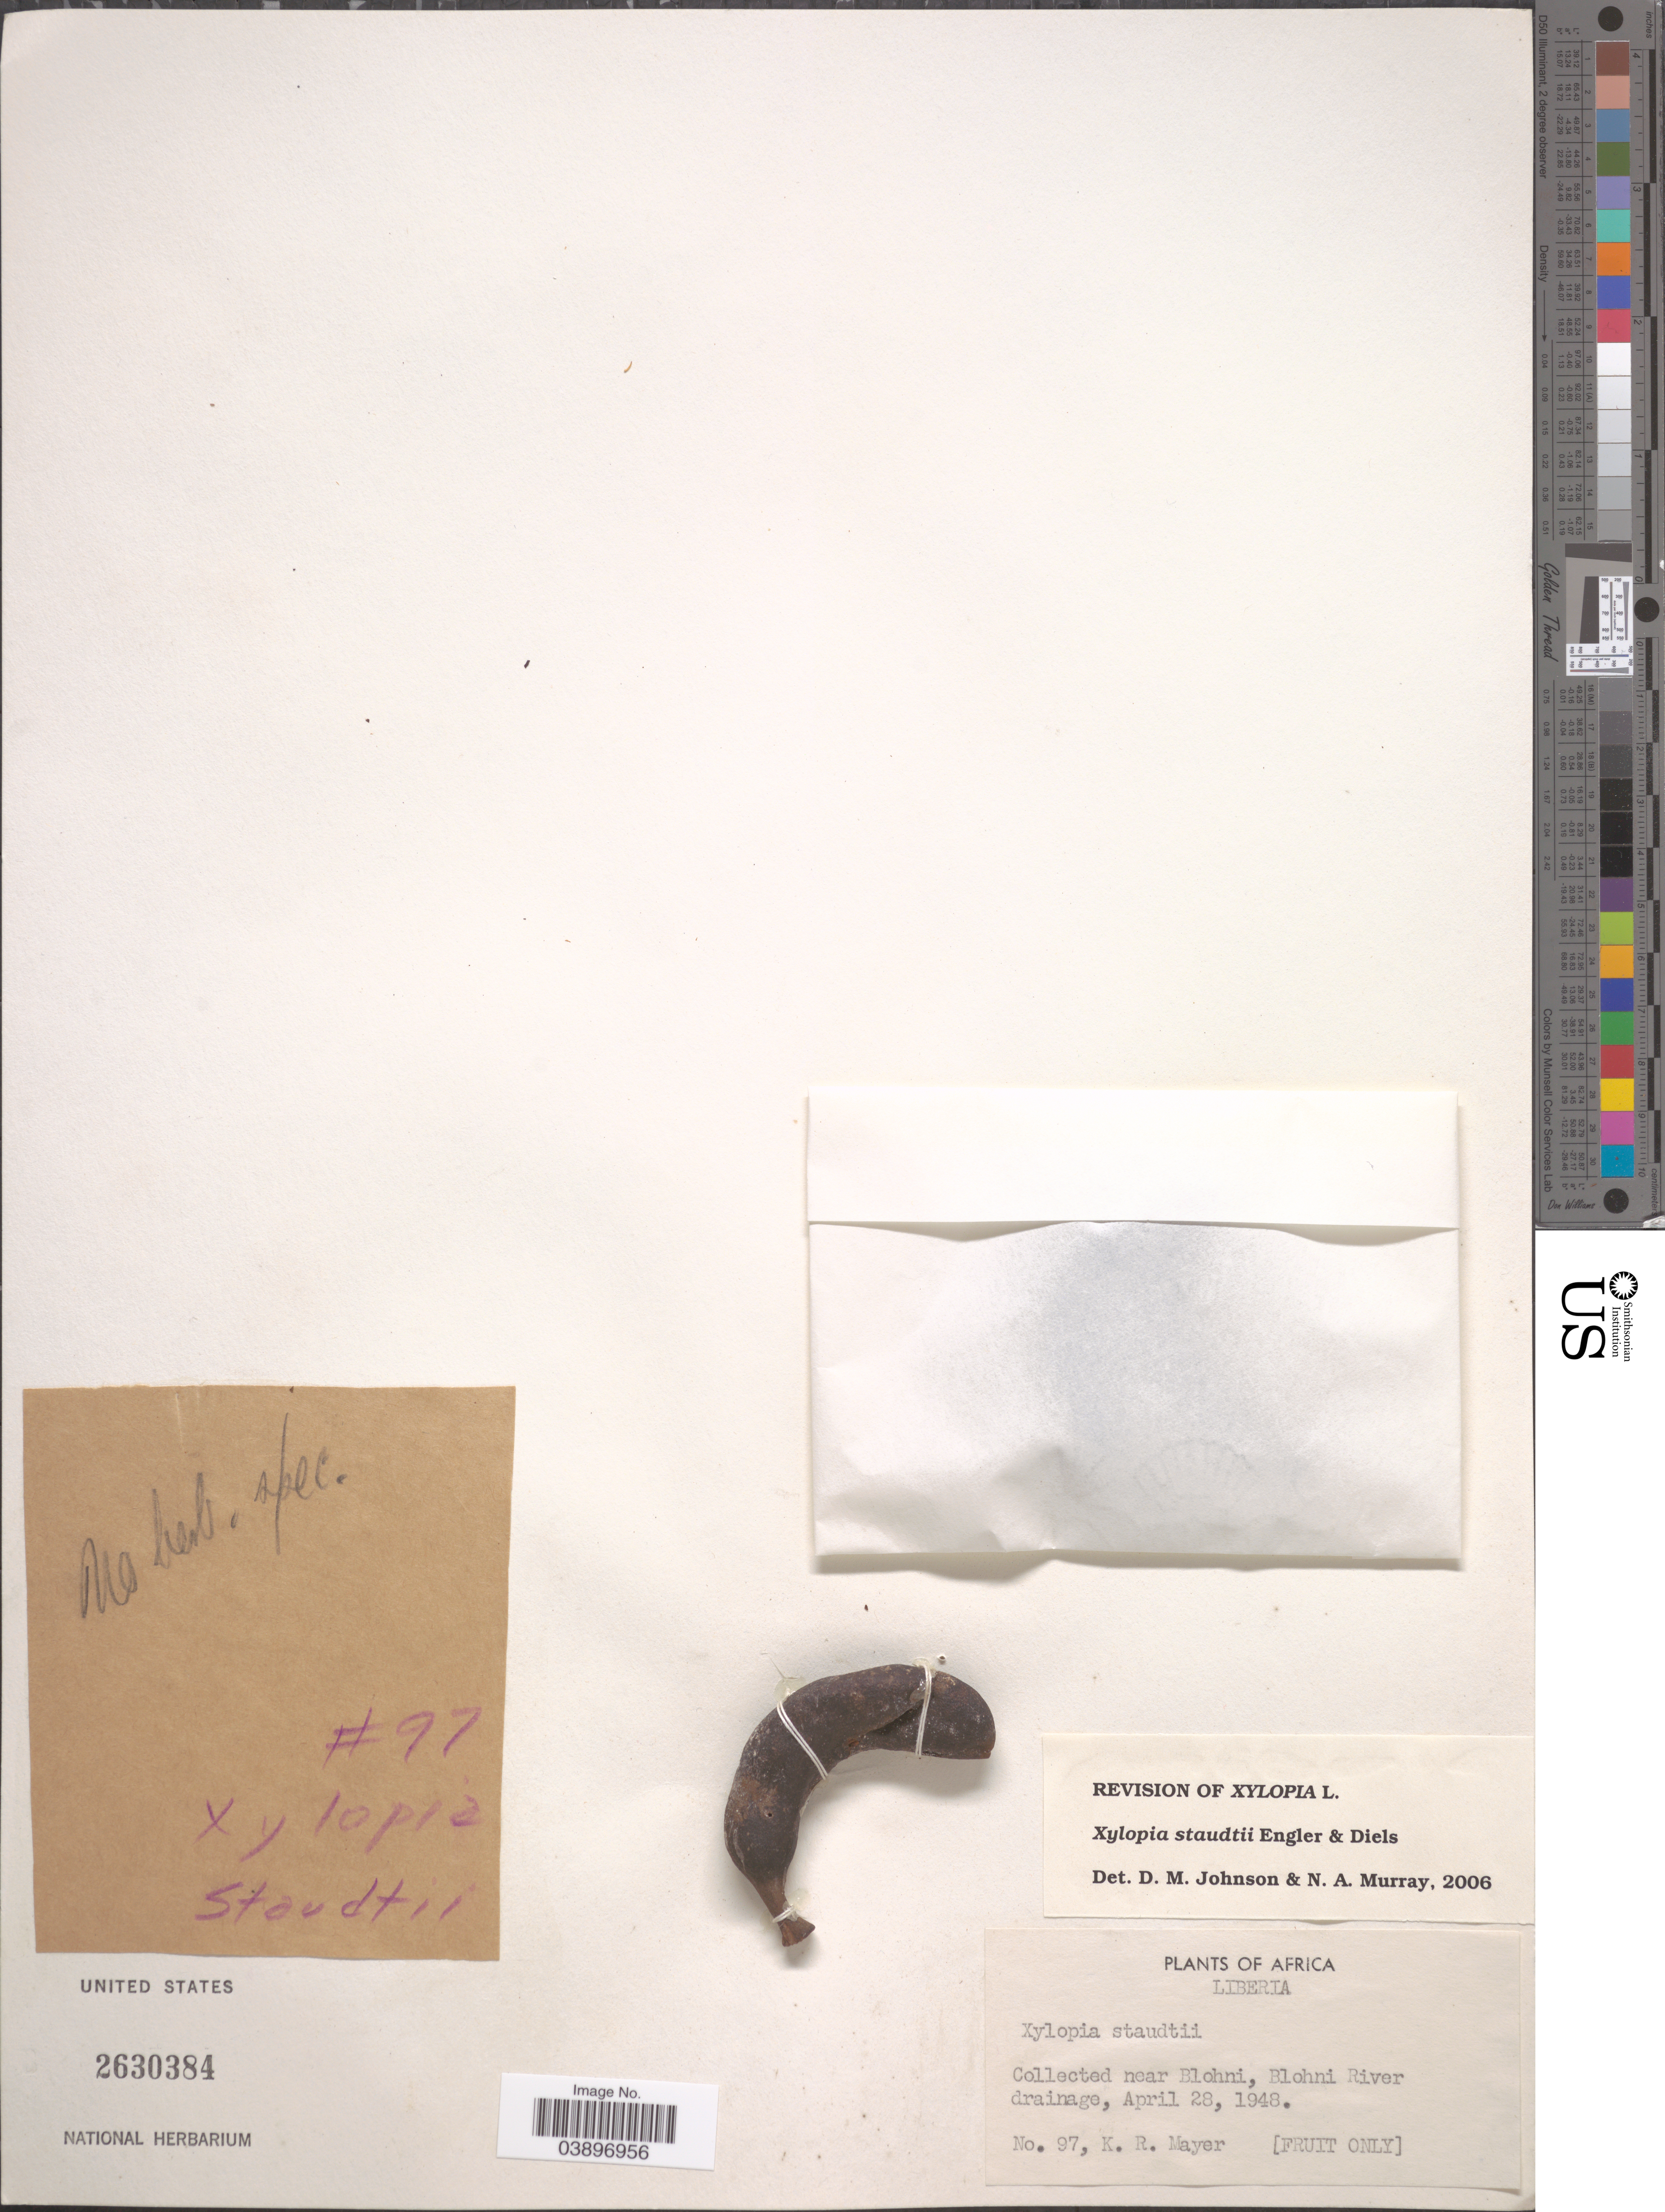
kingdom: Plantae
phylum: Tracheophyta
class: Magnoliopsida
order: Magnoliales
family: Annonaceae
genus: Xylopia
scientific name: Xylopia staudtii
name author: Engl. & Diels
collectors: K. R. Mayer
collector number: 97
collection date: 1948-04-28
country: Liberia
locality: Near Blohni, Blohni River drainage.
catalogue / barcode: US 2630384